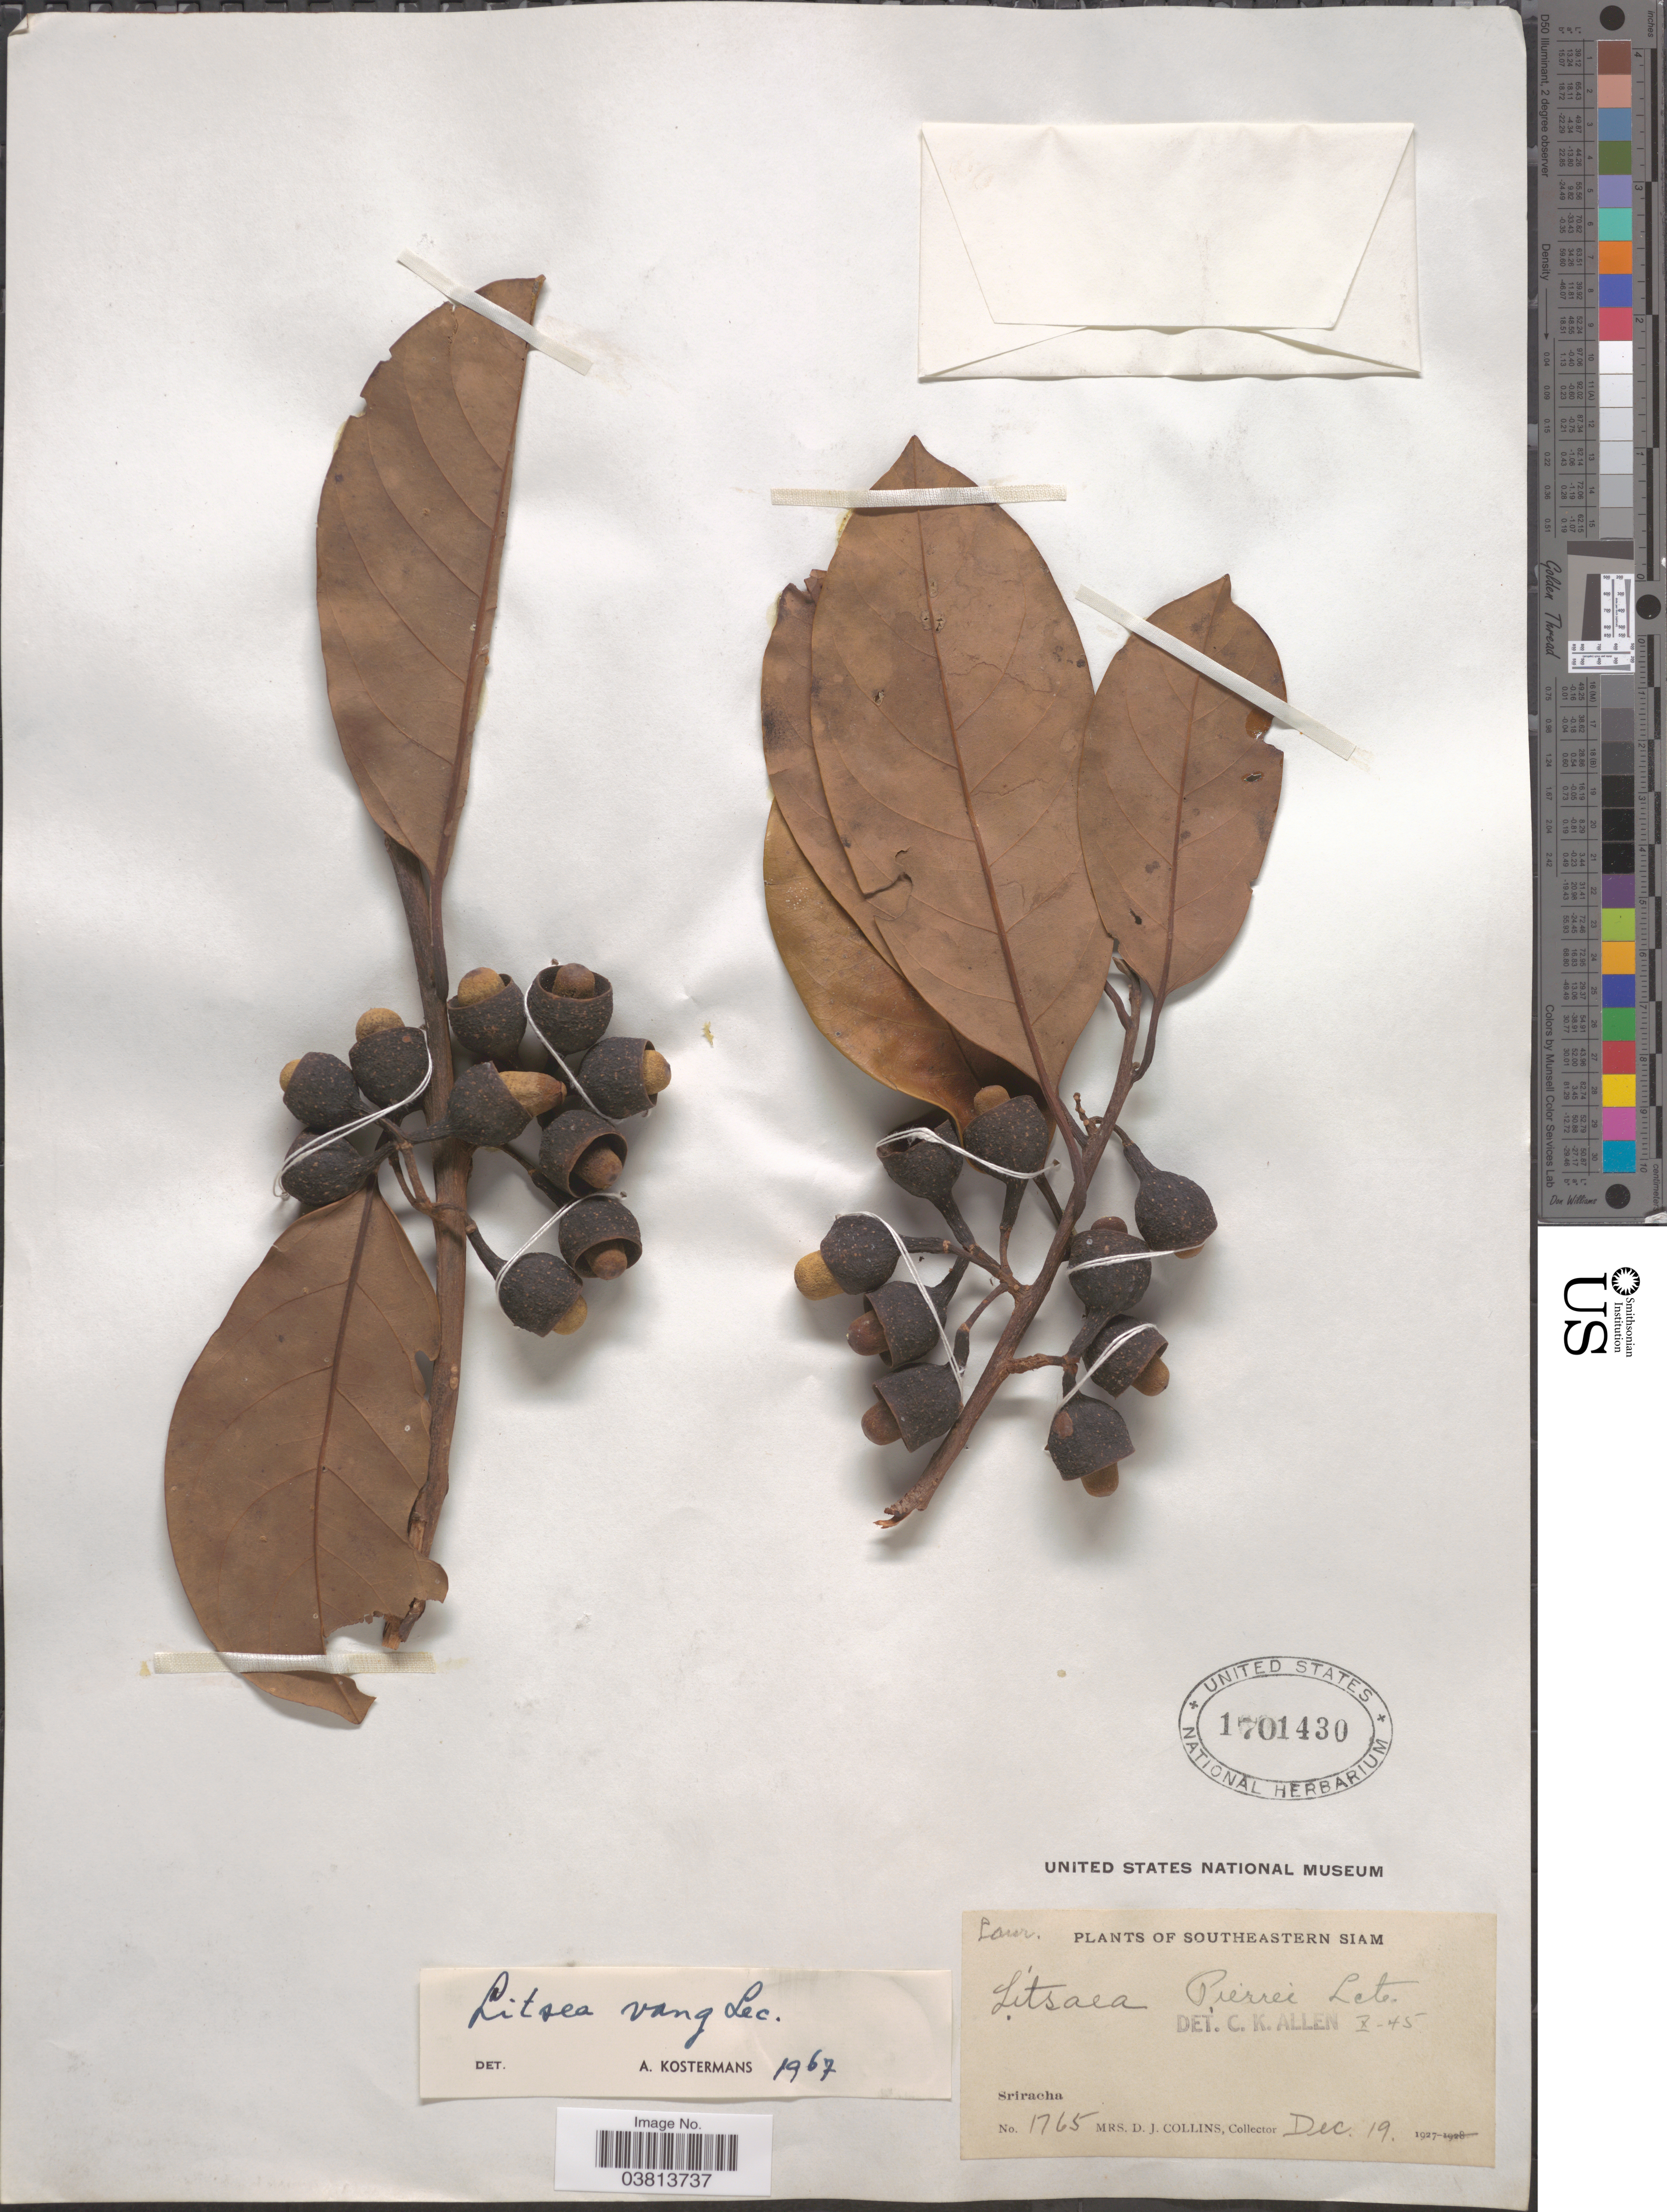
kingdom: Plantae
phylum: Tracheophyta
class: Magnoliopsida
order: Laurales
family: Lauraceae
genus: Litsea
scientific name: Litsea vang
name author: Lecomte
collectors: Mrs. D. J. Collins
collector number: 1765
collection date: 1927-12-19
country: Thailand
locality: Southeastern Siam. Sriracha.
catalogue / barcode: US 1701430